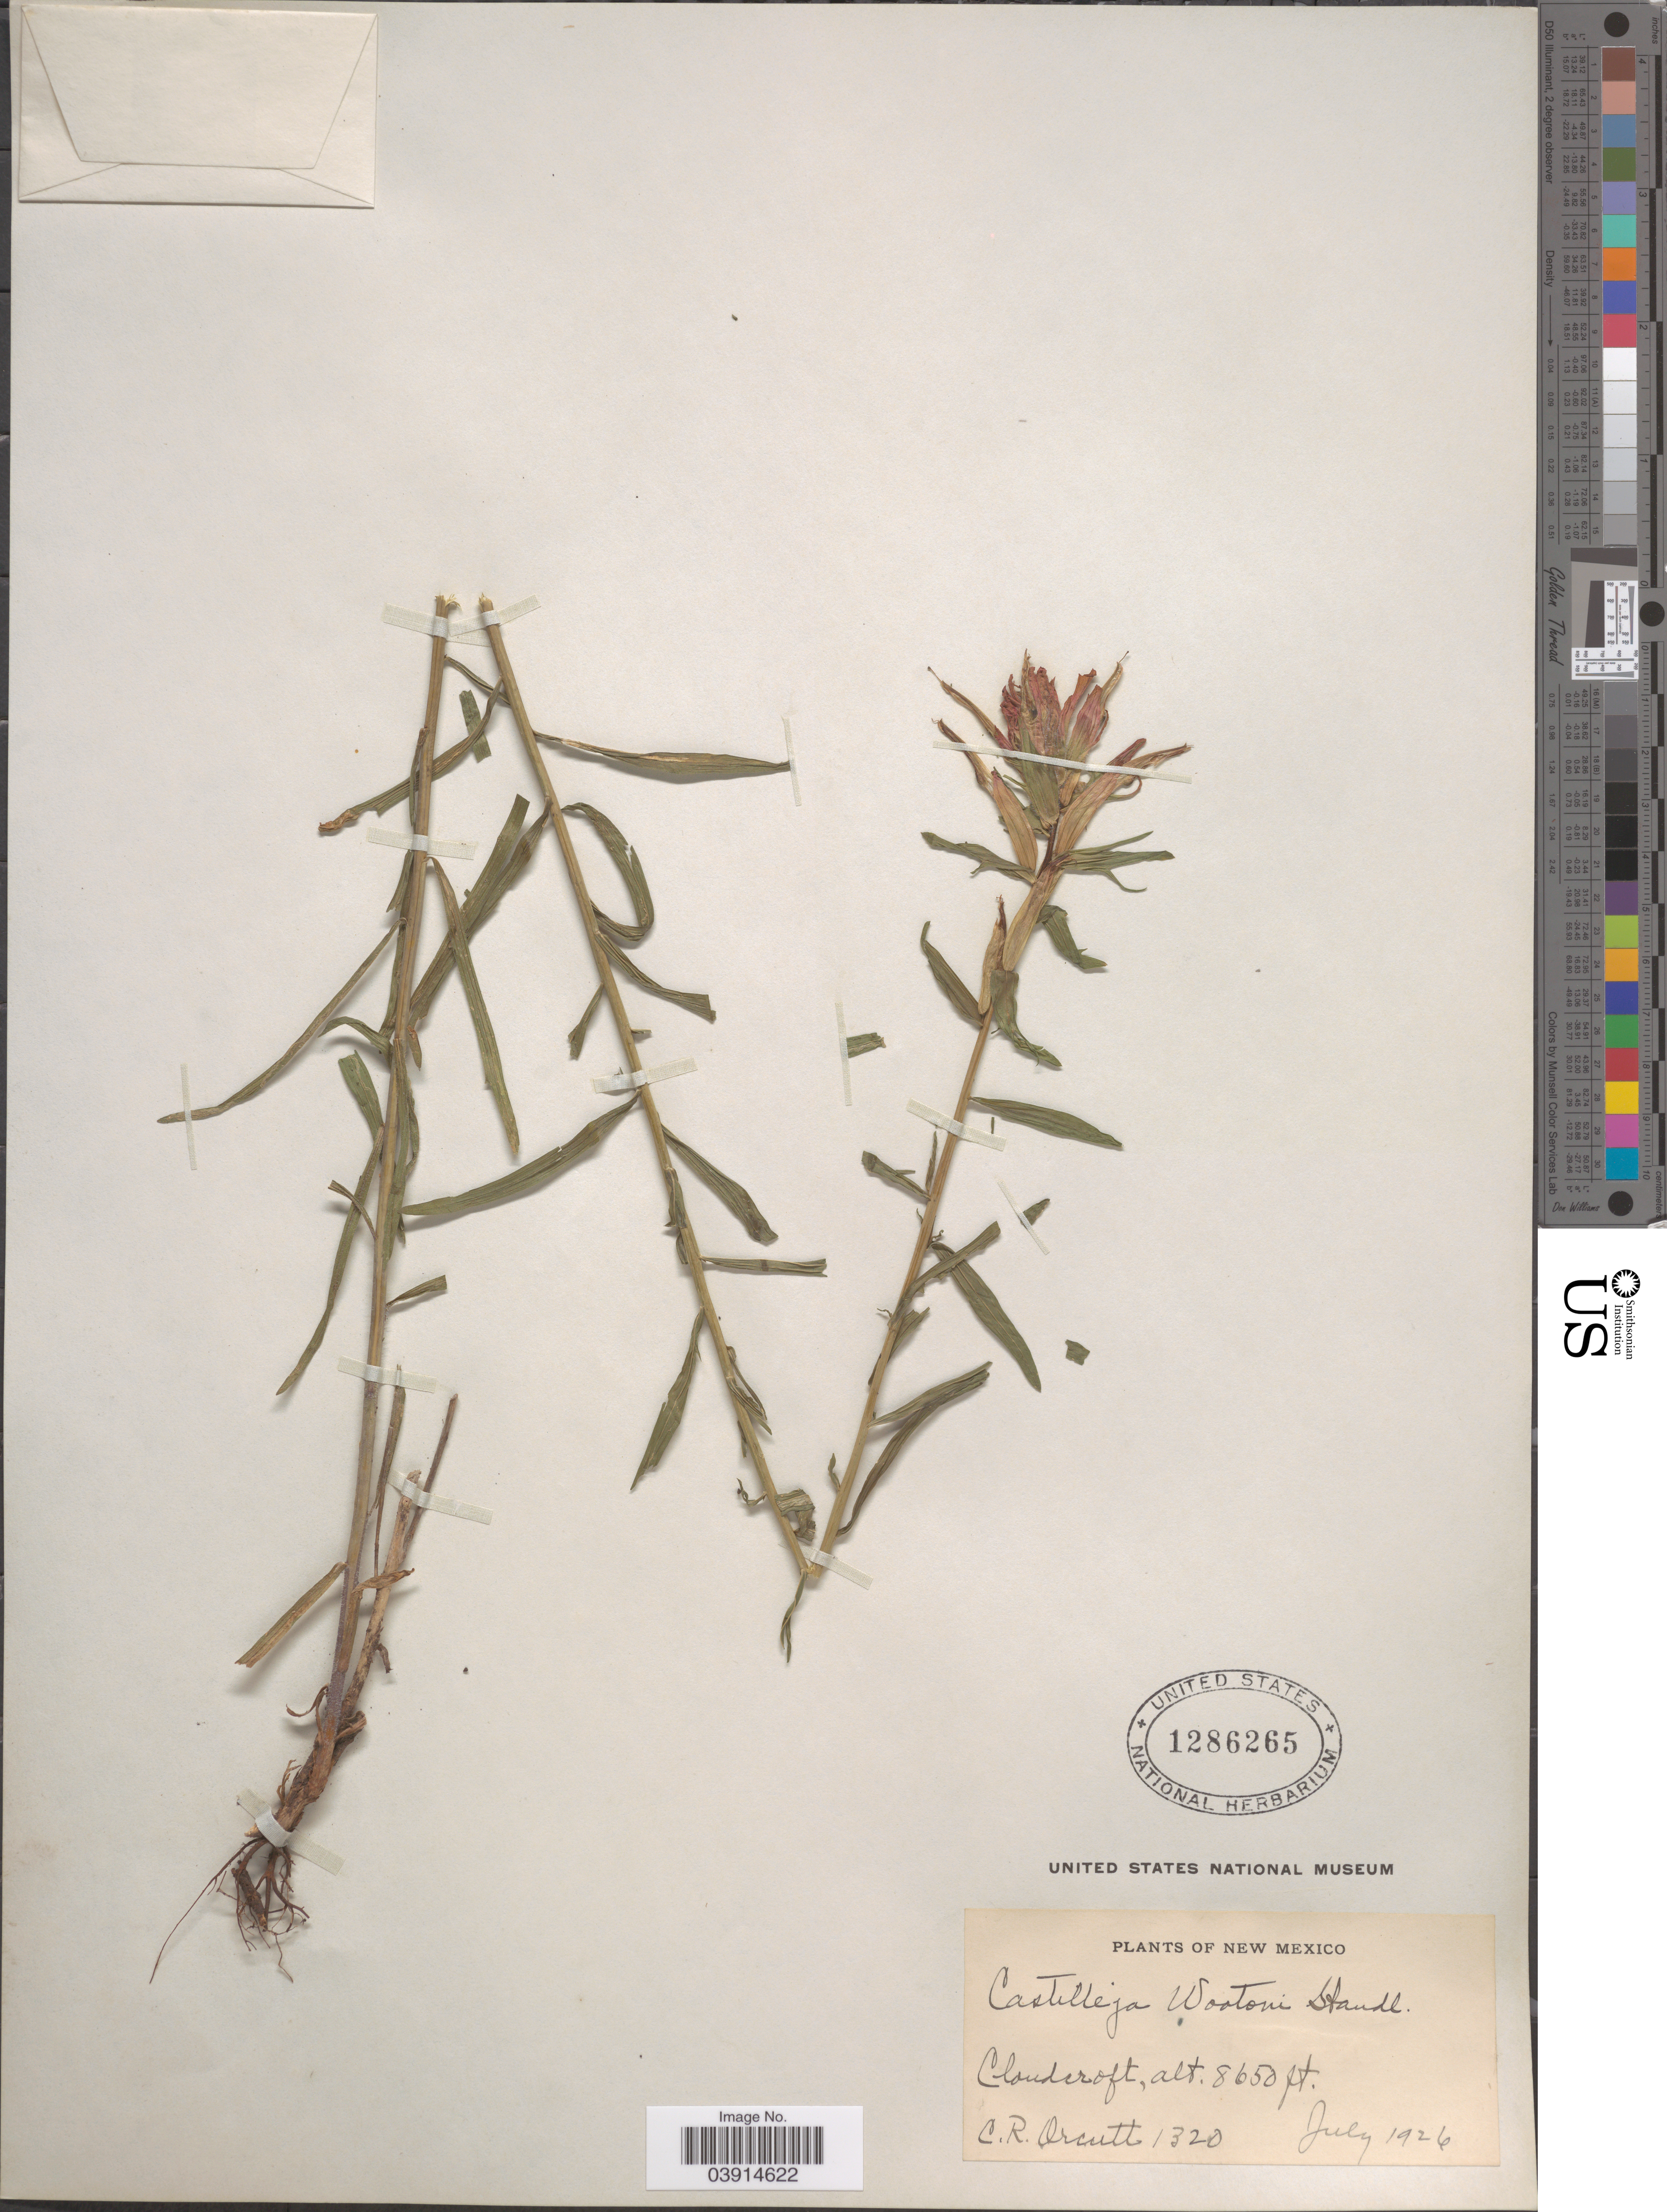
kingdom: Plantae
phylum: Tracheophyta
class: Magnoliopsida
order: Lamiales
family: Orobanchaceae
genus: Castilleja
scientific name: Castilleja wootonii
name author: Standl.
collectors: C. R. Orcutt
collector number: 1320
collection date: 1926-07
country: United States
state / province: New Mexico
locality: Cloudcroft.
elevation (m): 2637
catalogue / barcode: US 1286265